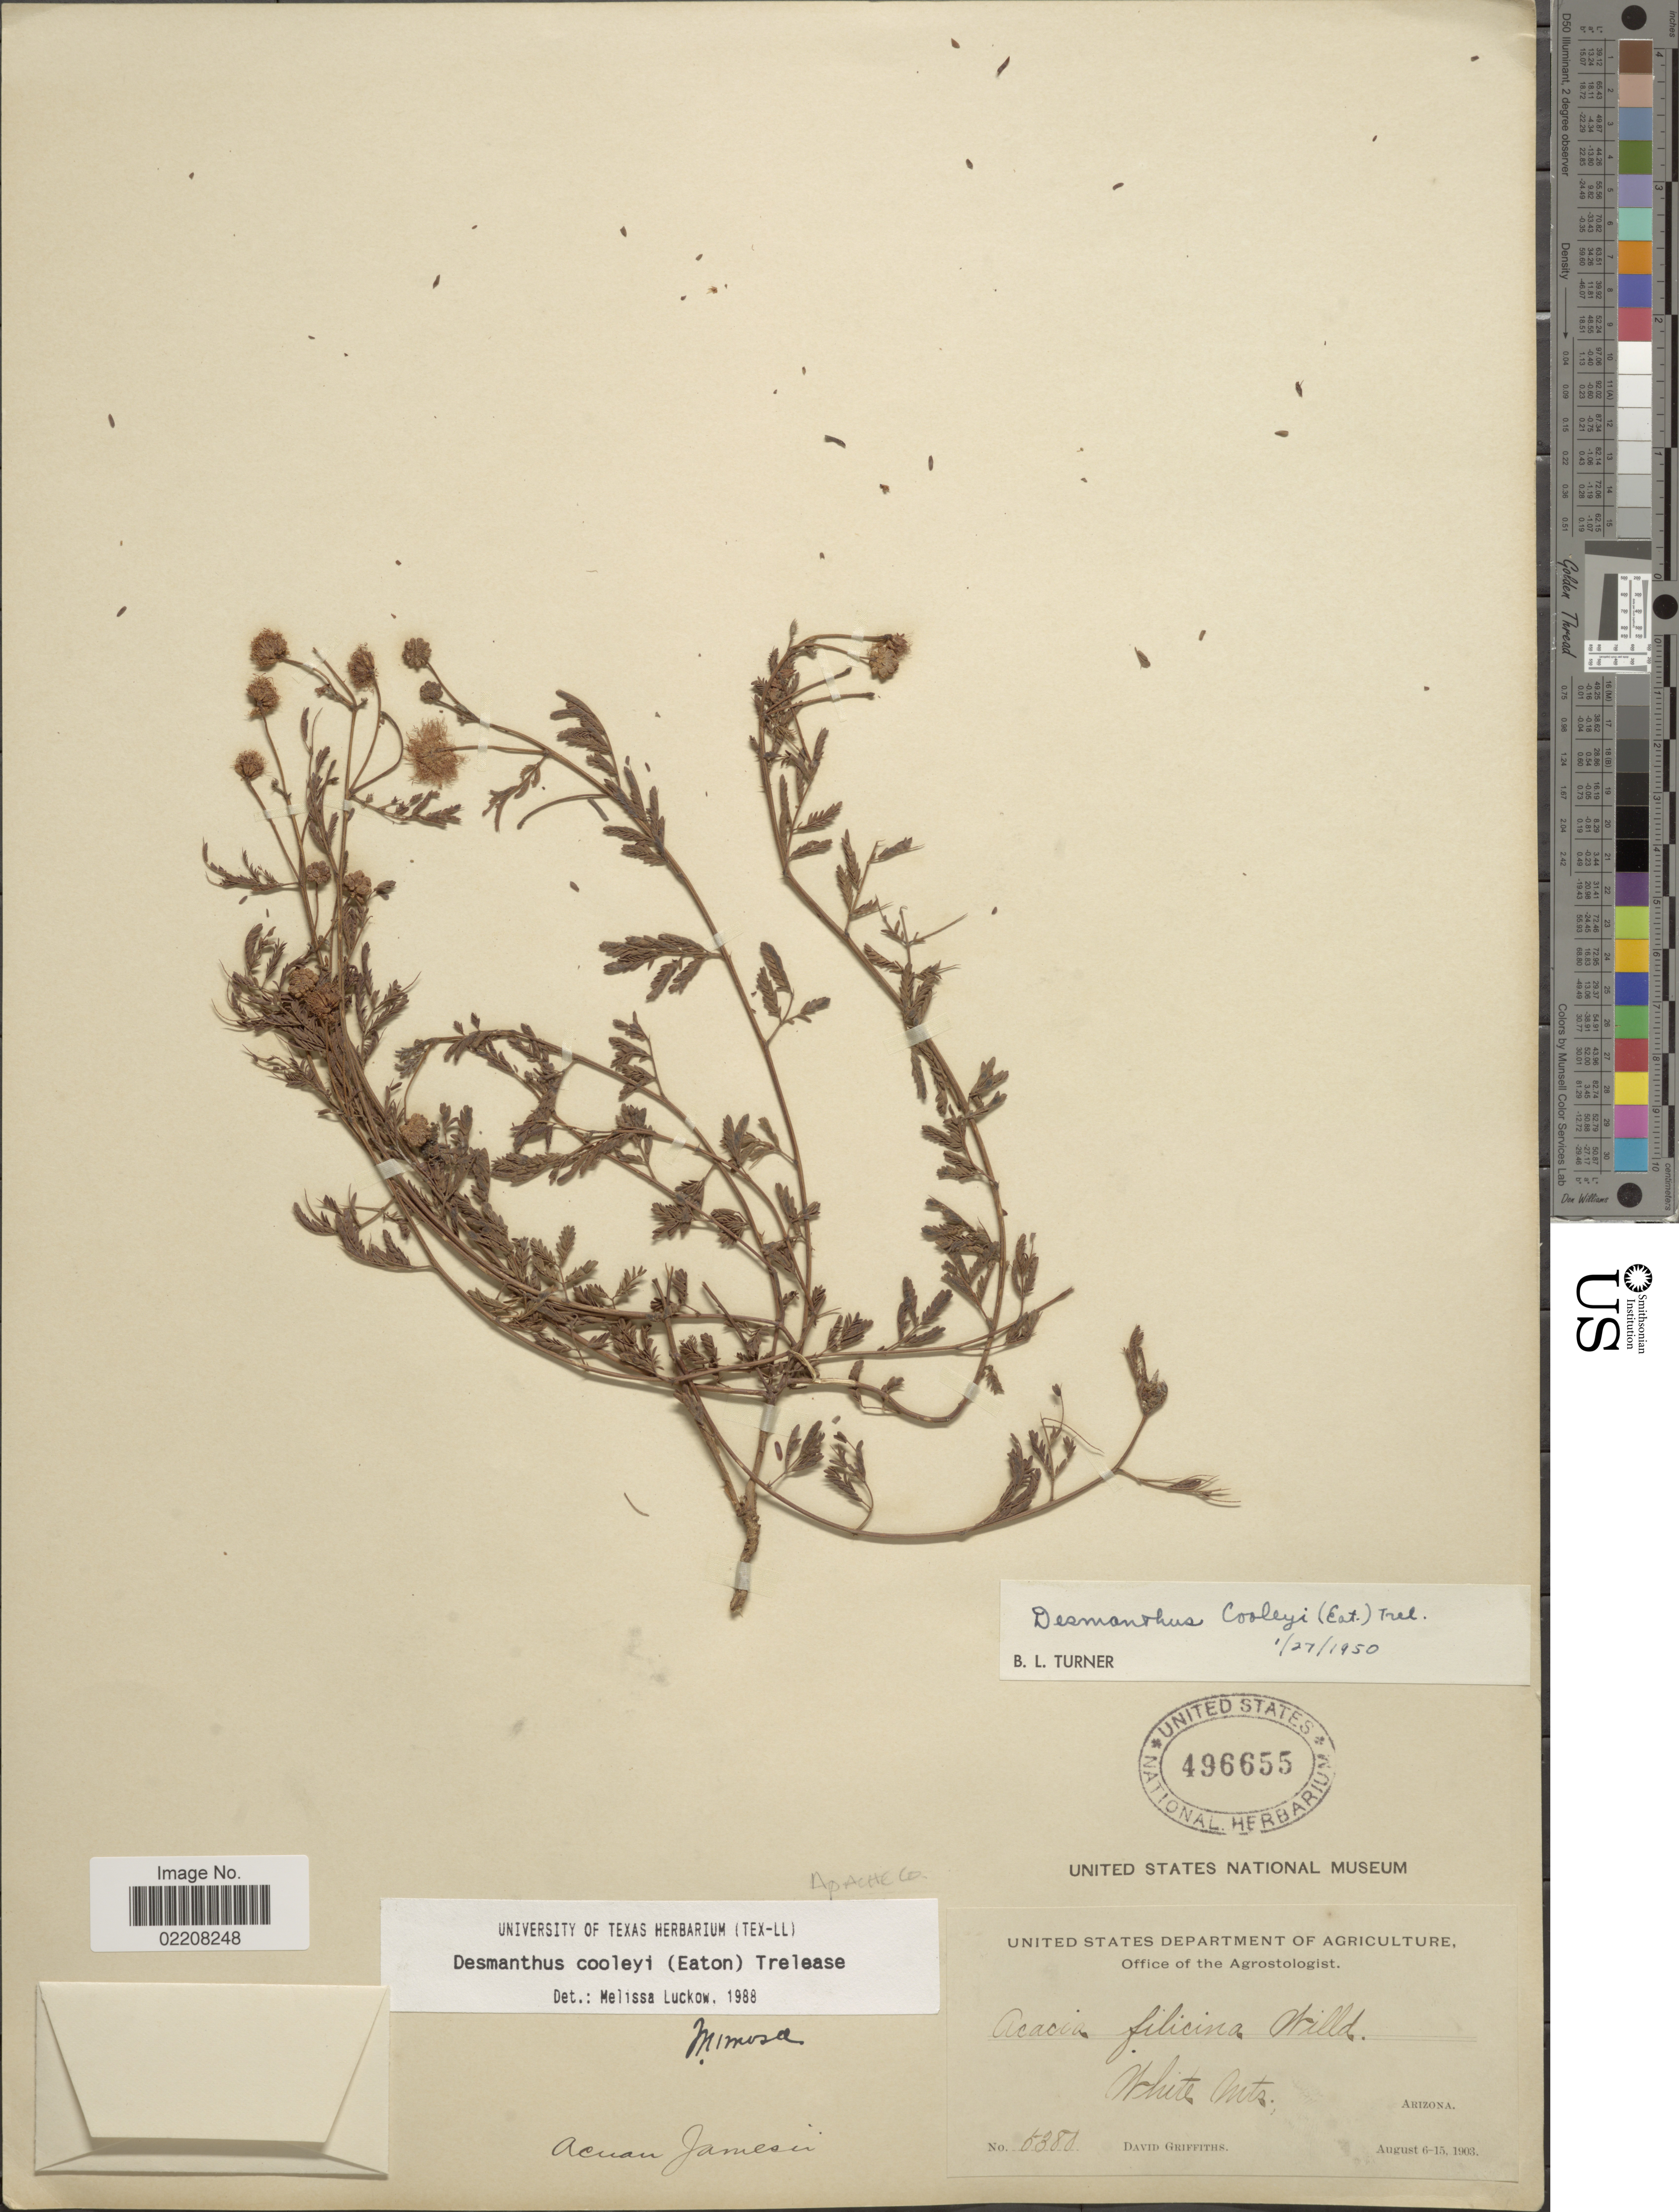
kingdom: Plantae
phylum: Tracheophyta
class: Magnoliopsida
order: Fabales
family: Fabaceae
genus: Desmanthus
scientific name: Desmanthus cooleyi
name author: (Eaton) Trel.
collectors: D. Griffiths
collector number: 5380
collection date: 1903-08-06/1903-08-15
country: United States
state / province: Arizona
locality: White Mts. Apache Co.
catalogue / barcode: US 496655